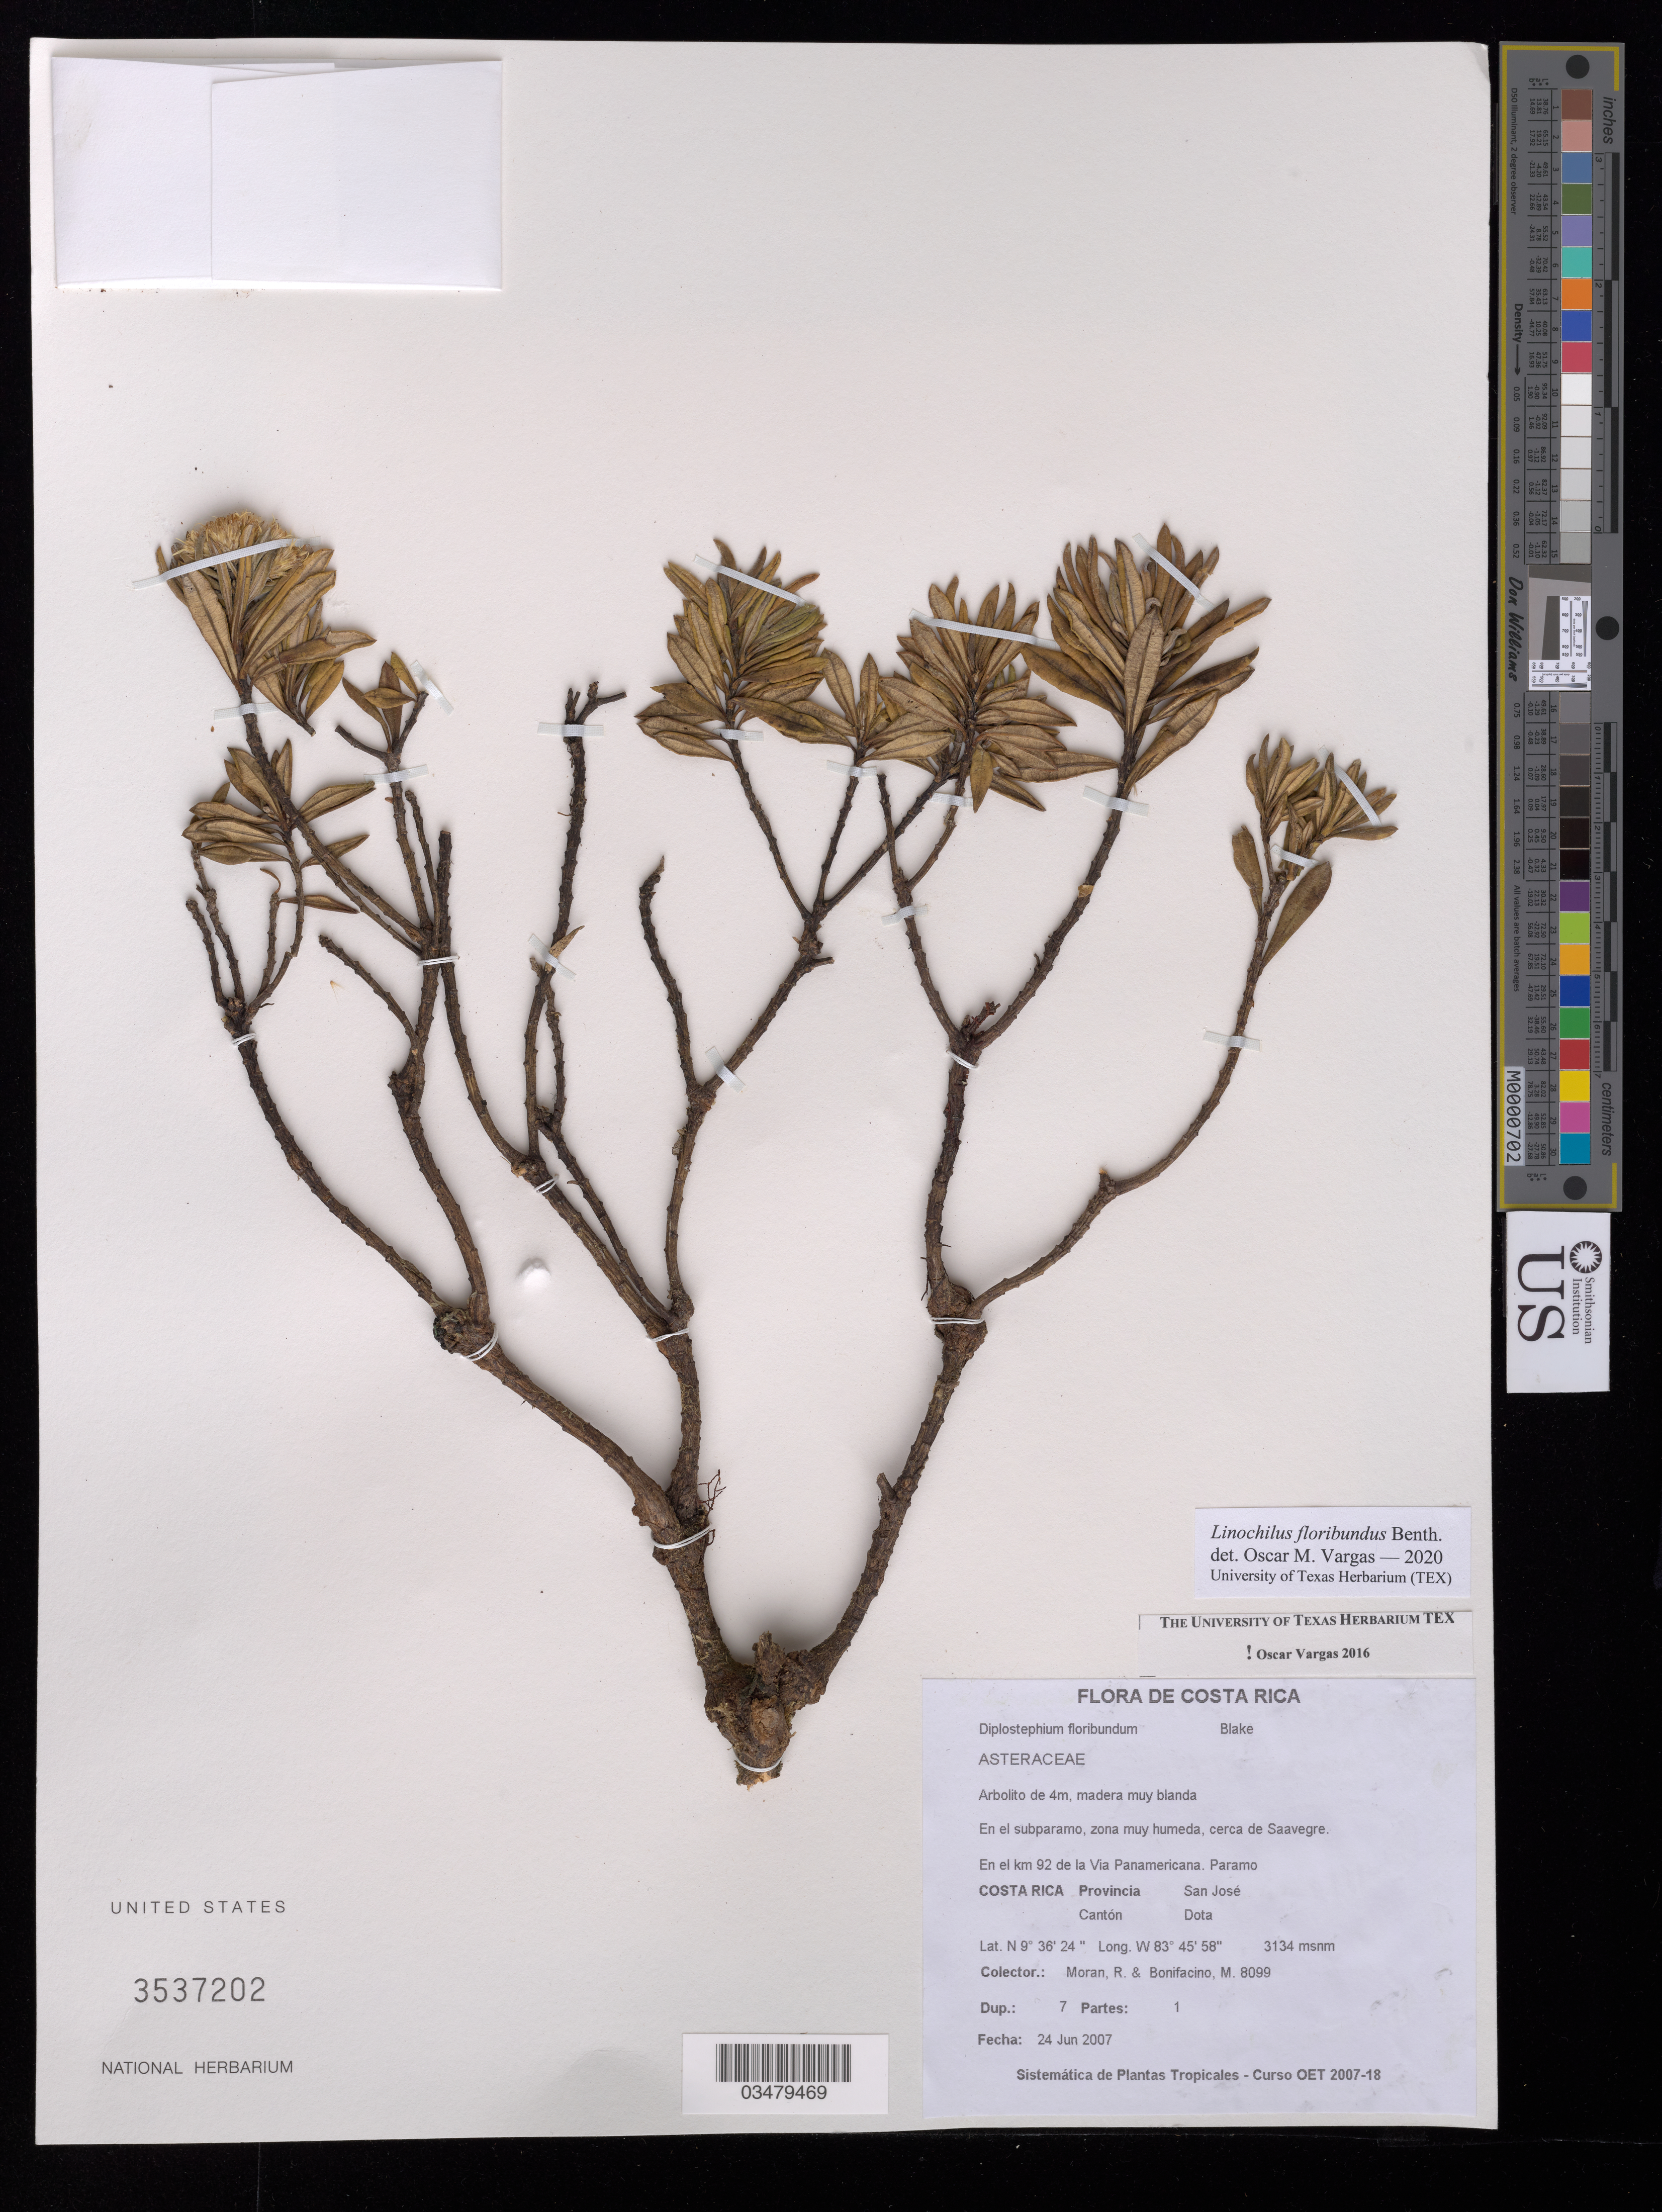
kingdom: Plantae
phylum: Tracheophyta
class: Magnoliopsida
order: Asterales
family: Asteraceae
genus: Linochilus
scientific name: Linochilus floribundus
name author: Benth.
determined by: Vargas, Oscar M.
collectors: R. Moran & M. Bonifacino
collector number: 8099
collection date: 2007-06-24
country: Costa Rica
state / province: San José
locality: Canton; Dota; en el km 92 de la Via Panamericana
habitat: En el subparamo, zona muy humeda cerca de Saavegre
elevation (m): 3134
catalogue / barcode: US 3537202